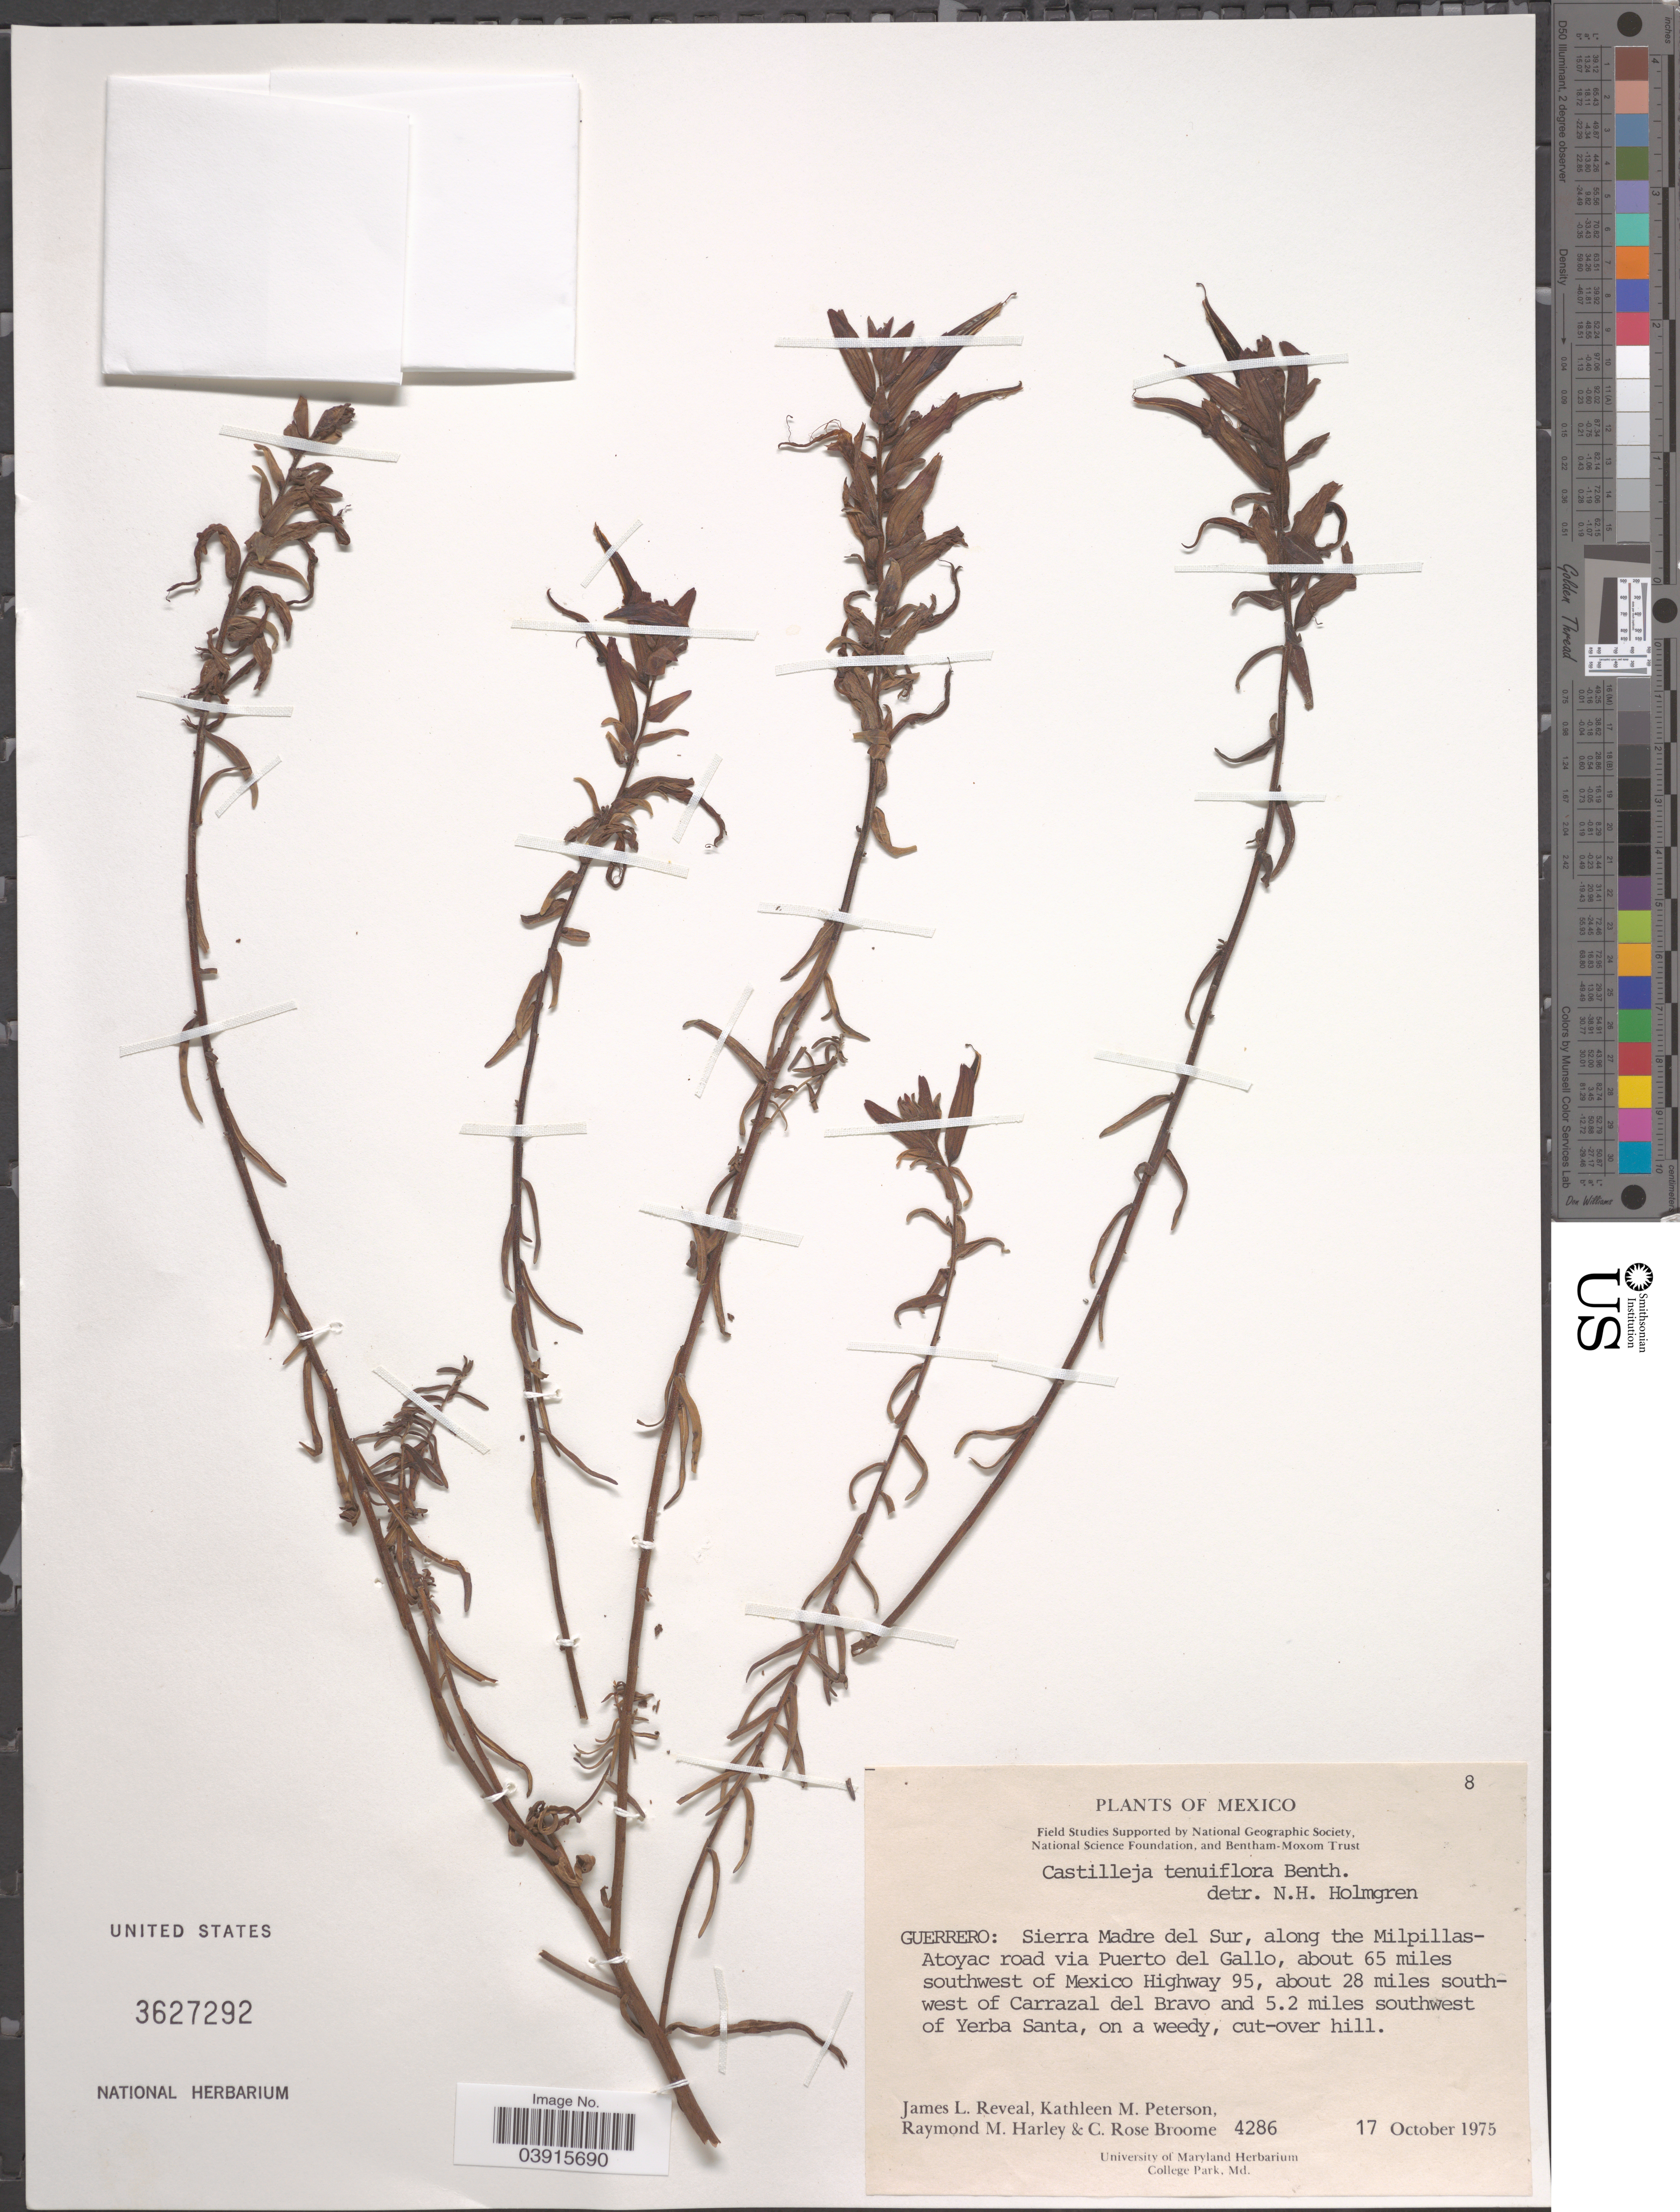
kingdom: Plantae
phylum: Tracheophyta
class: Magnoliopsida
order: Lamiales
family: Orobanchaceae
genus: Castilleja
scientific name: Castilleja tenuiflora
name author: Benth.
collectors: J. L. Reveal, K. Peterson, R. M. Harley & C. R. Broome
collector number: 4286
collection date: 1975-10-17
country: Mexico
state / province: Guerrero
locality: Sierra Madre del Sur, along the Milpillas-Atoyac road via Puerto del Gallo, about 65 miles southwest of Mexico Highway 95, about 28 miles southwest of Carrazal del Bravo and 5.2 miles southwest of Yerba Santa.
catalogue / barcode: US 3627292